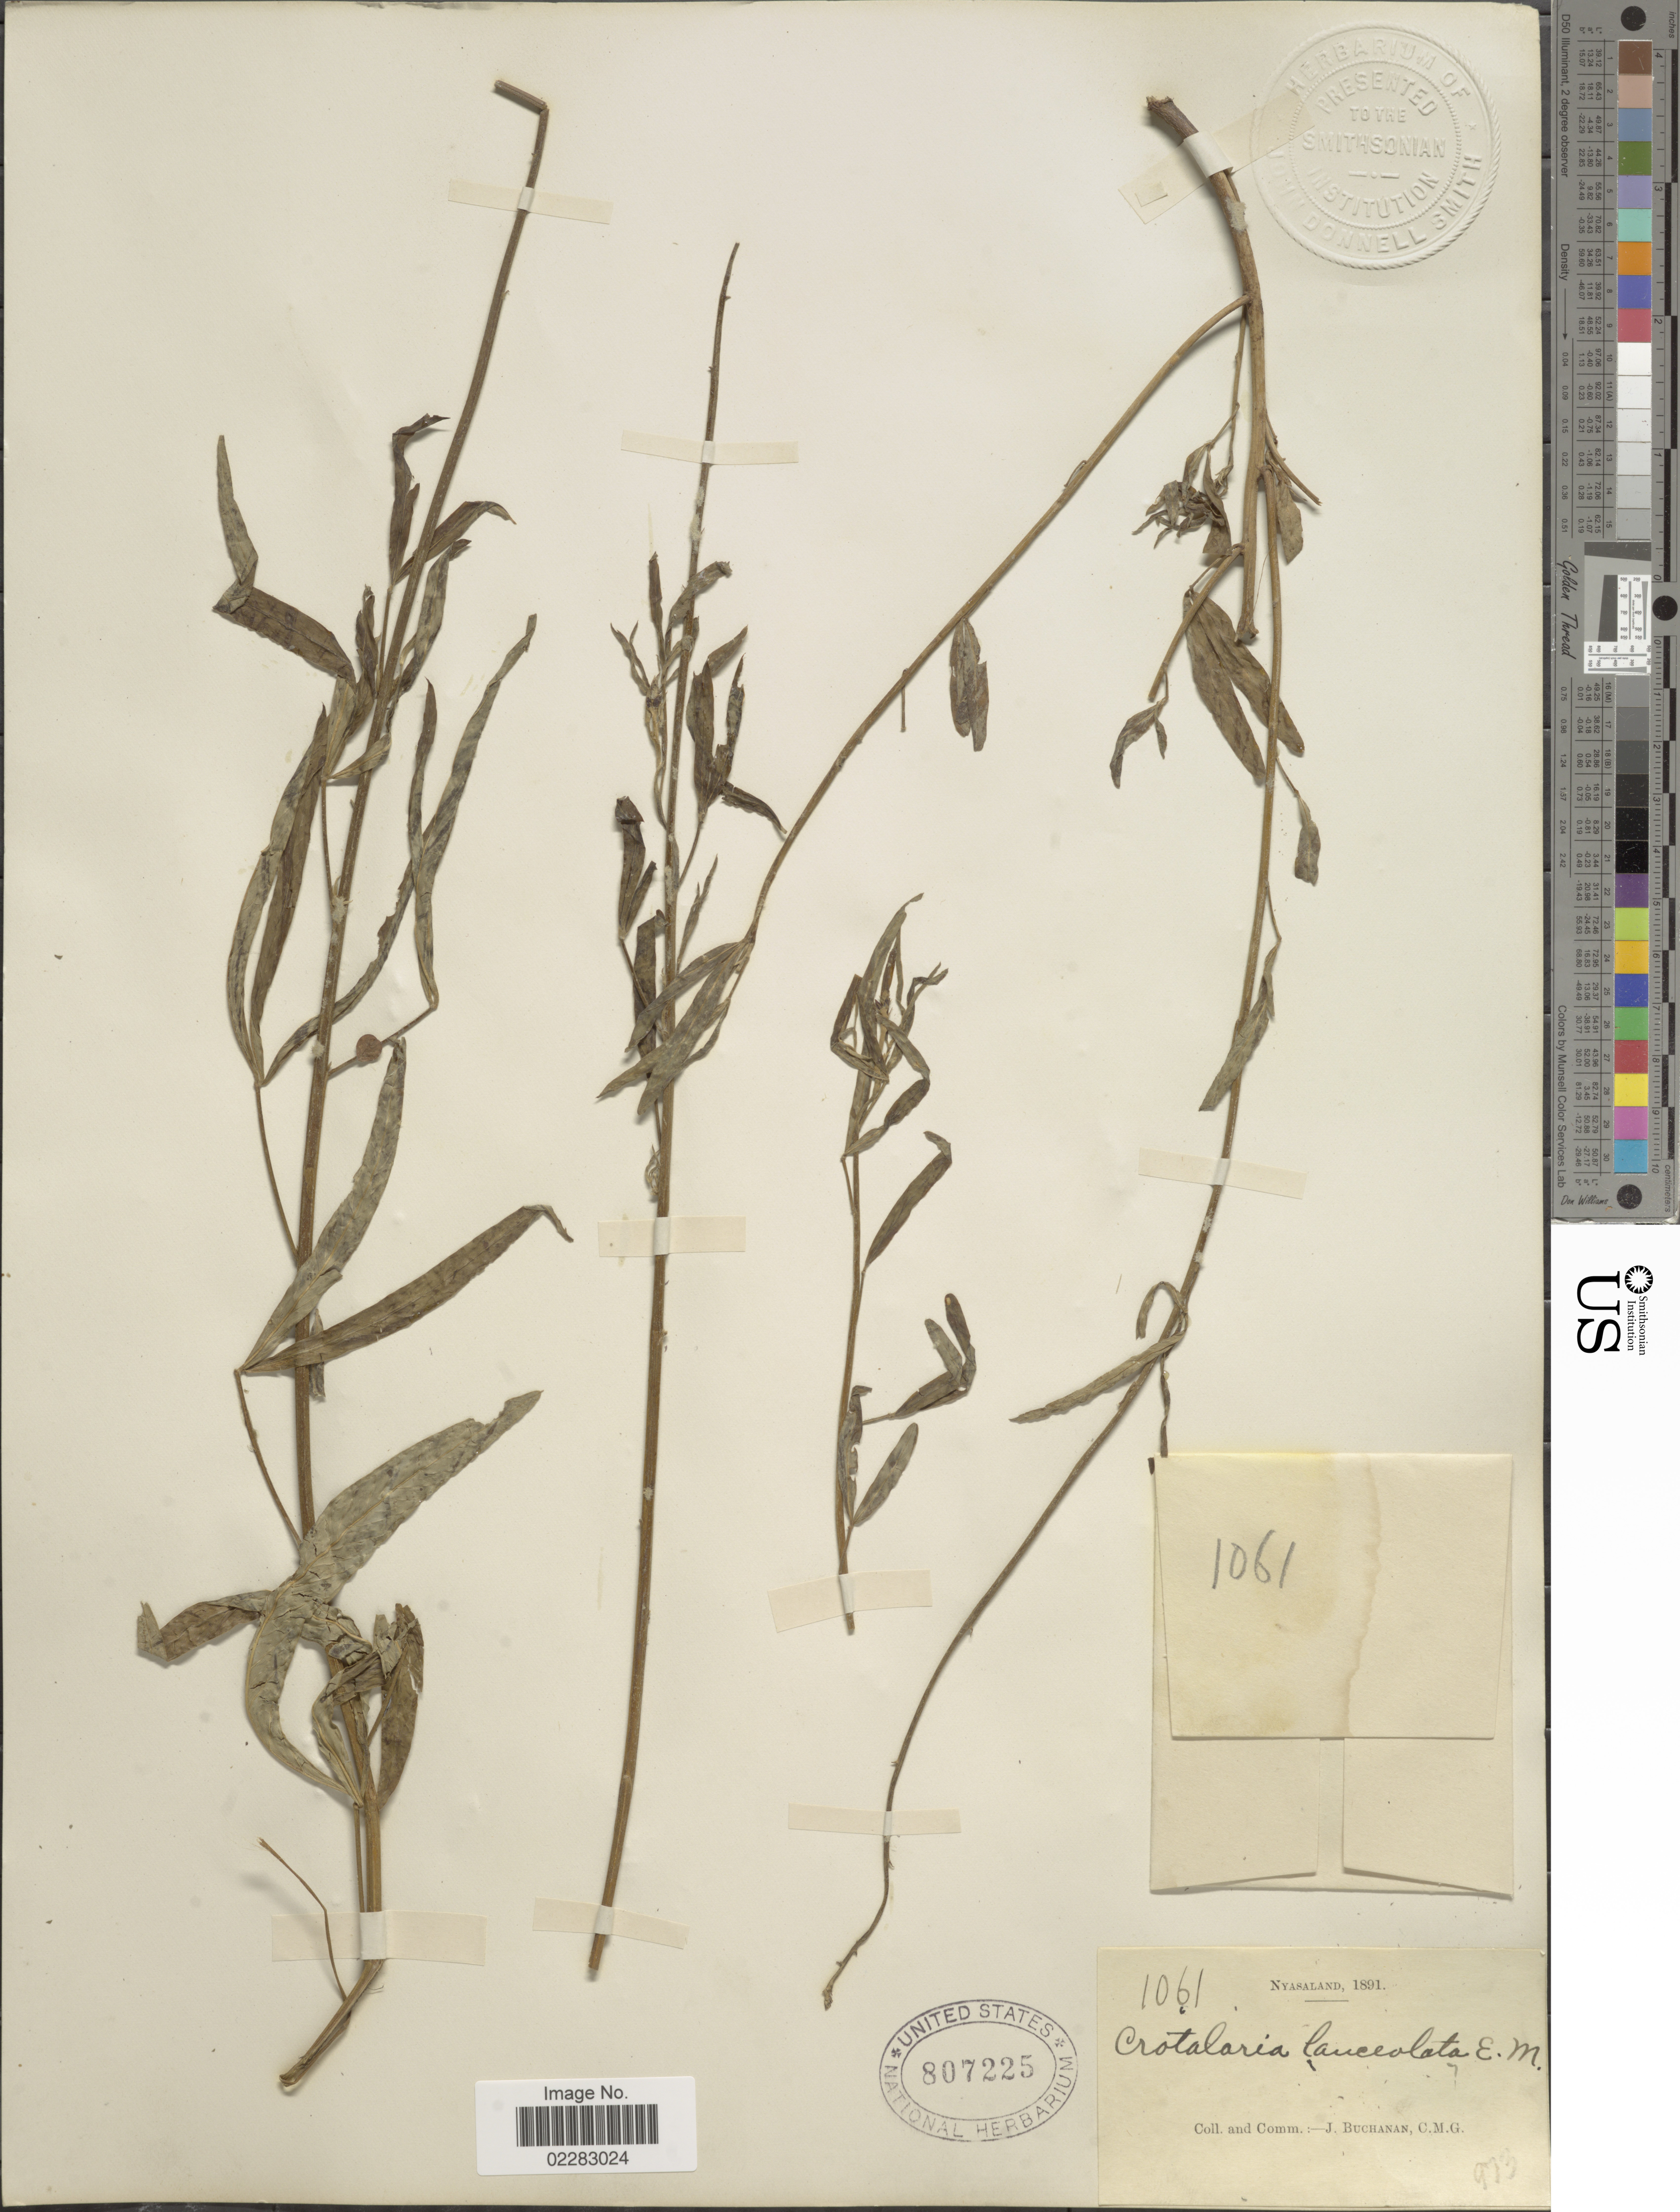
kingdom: Plantae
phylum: Tracheophyta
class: Magnoliopsida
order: Fabales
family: Fabaceae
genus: Crotalaria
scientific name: Crotalaria lanceolata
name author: E. Mey.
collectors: J. Buchanan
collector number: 1061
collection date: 1891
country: Malawi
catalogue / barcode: US 807225